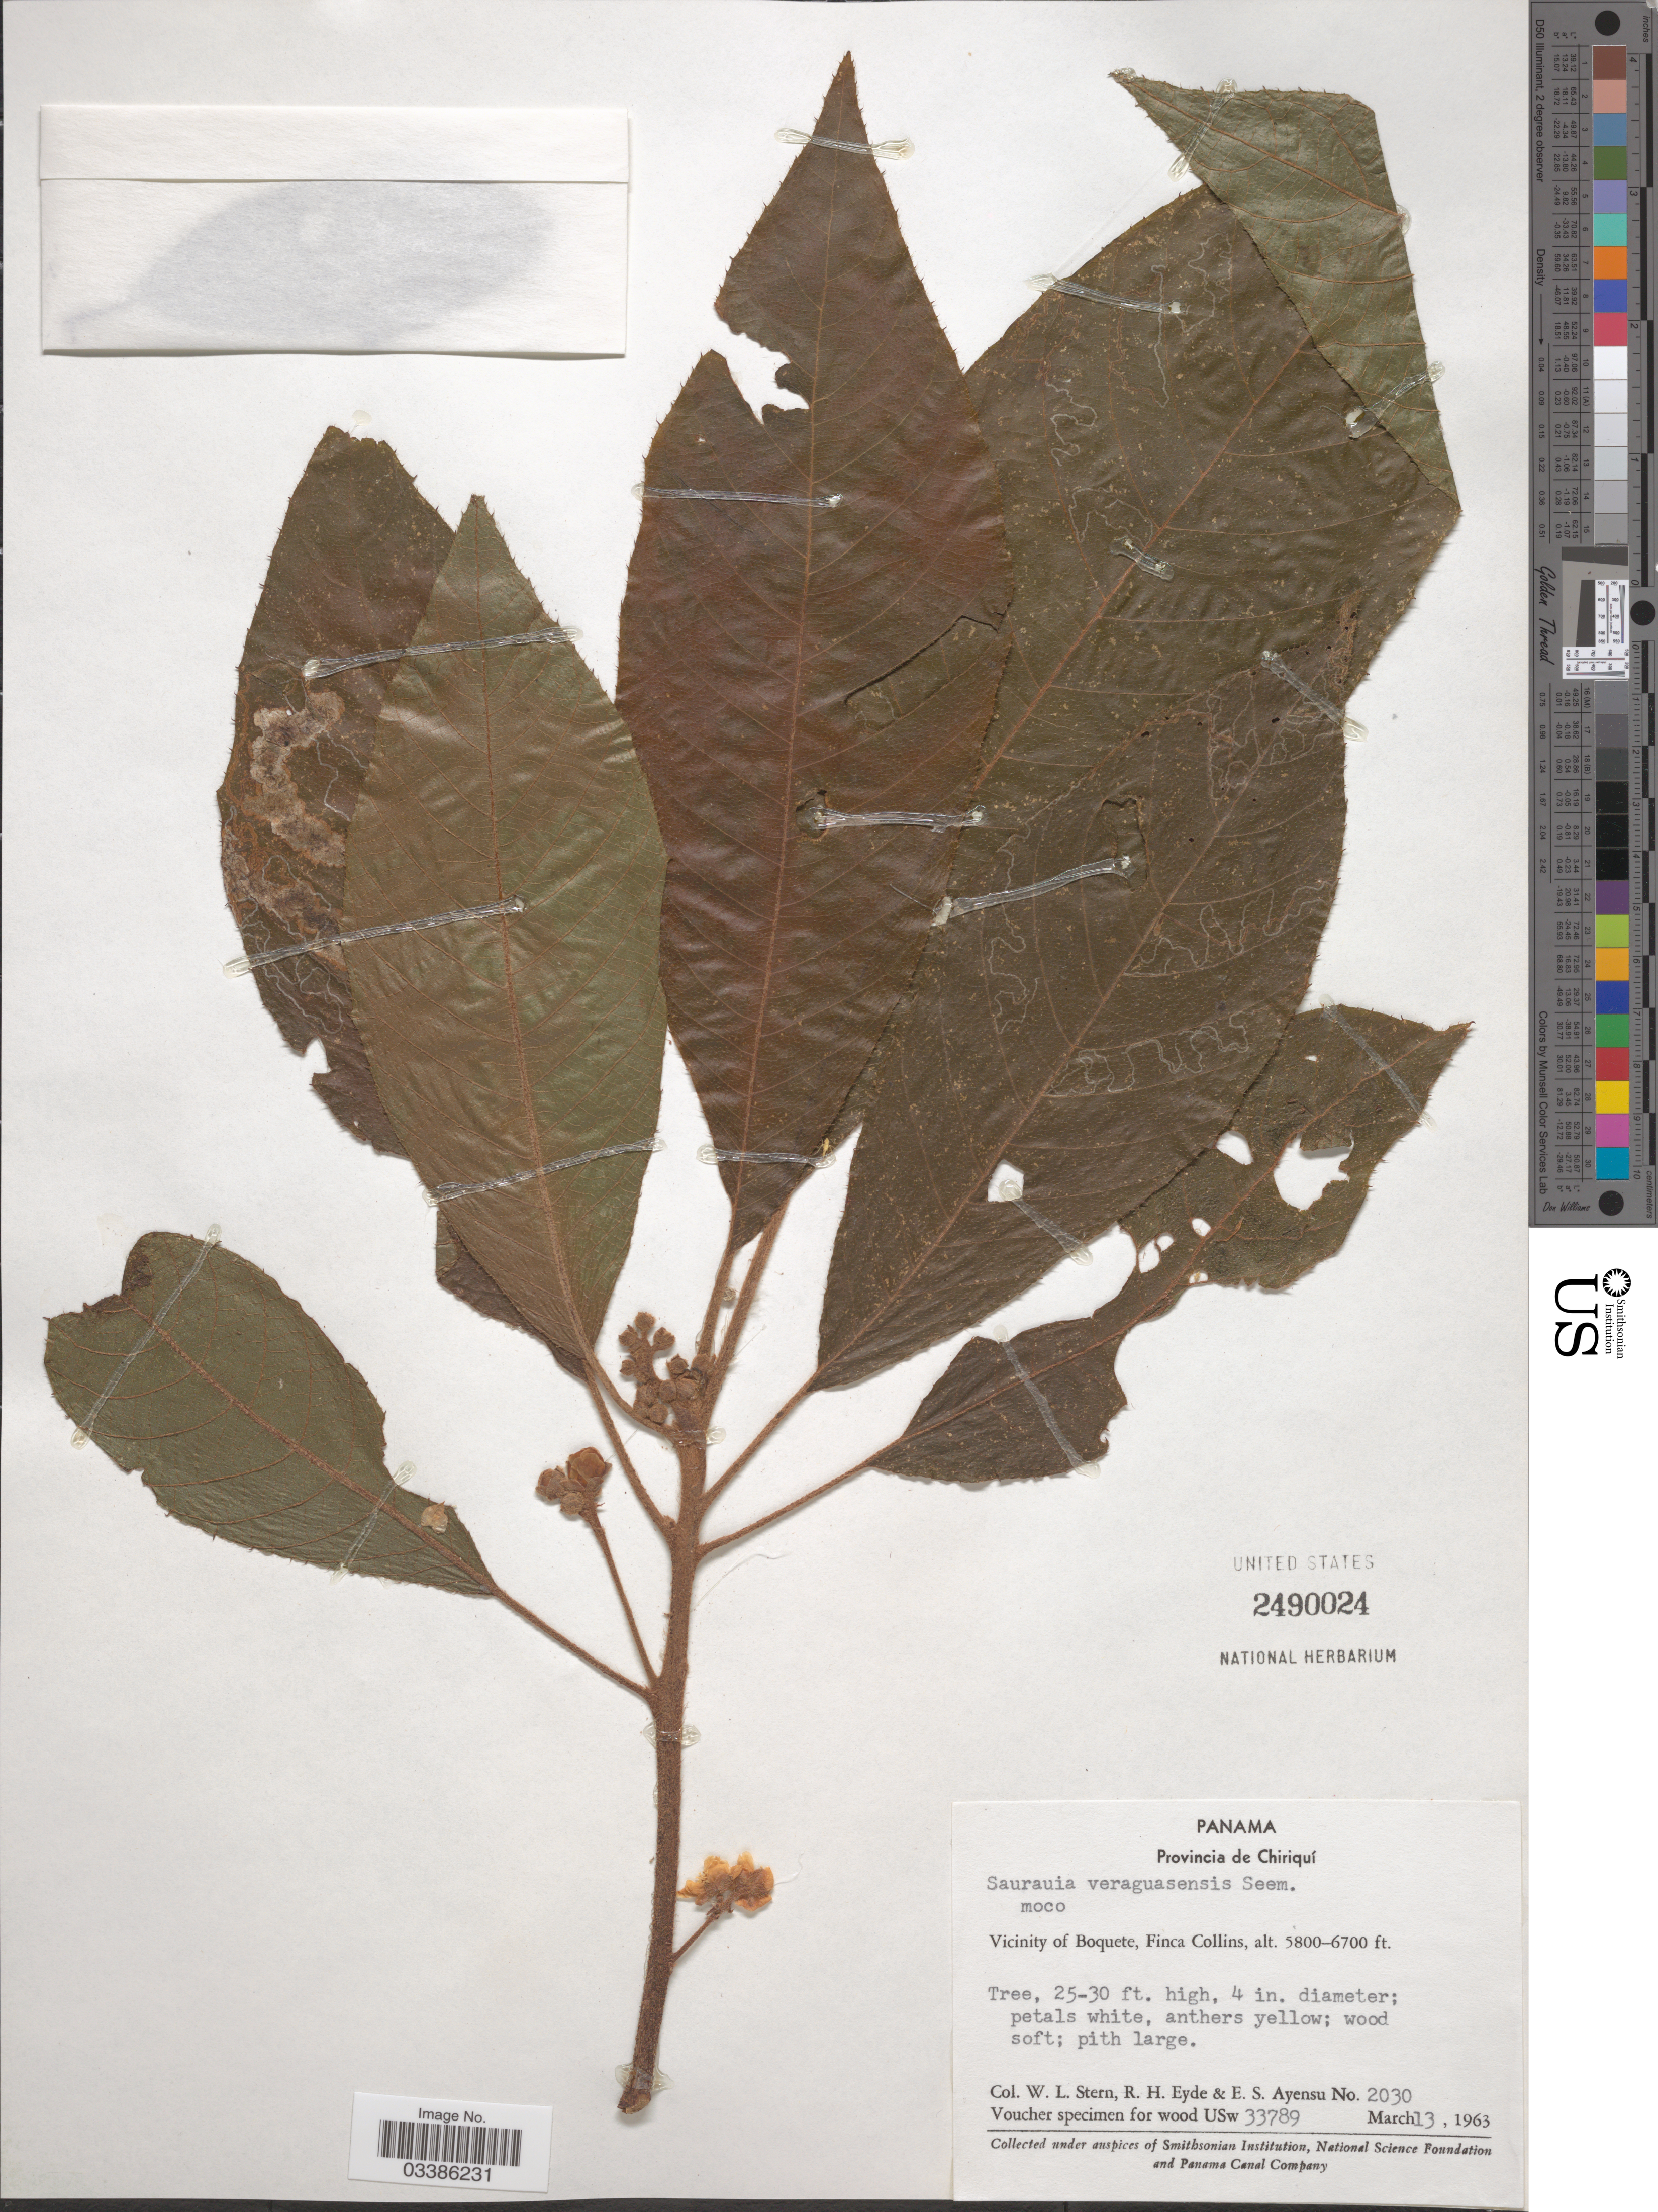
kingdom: Plantae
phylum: Tracheophyta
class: Magnoliopsida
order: Ericales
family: Actinidiaceae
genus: Saurauia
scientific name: Saurauia veraguasensis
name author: Seem.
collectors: W. L. Stern, R. H. Eyde & E. S. Ayensu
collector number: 2030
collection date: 1963-03-13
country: Panama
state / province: Chiriqui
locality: Vicinity of Boquete, Finca Collins.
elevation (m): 1768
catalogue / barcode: US 2490024